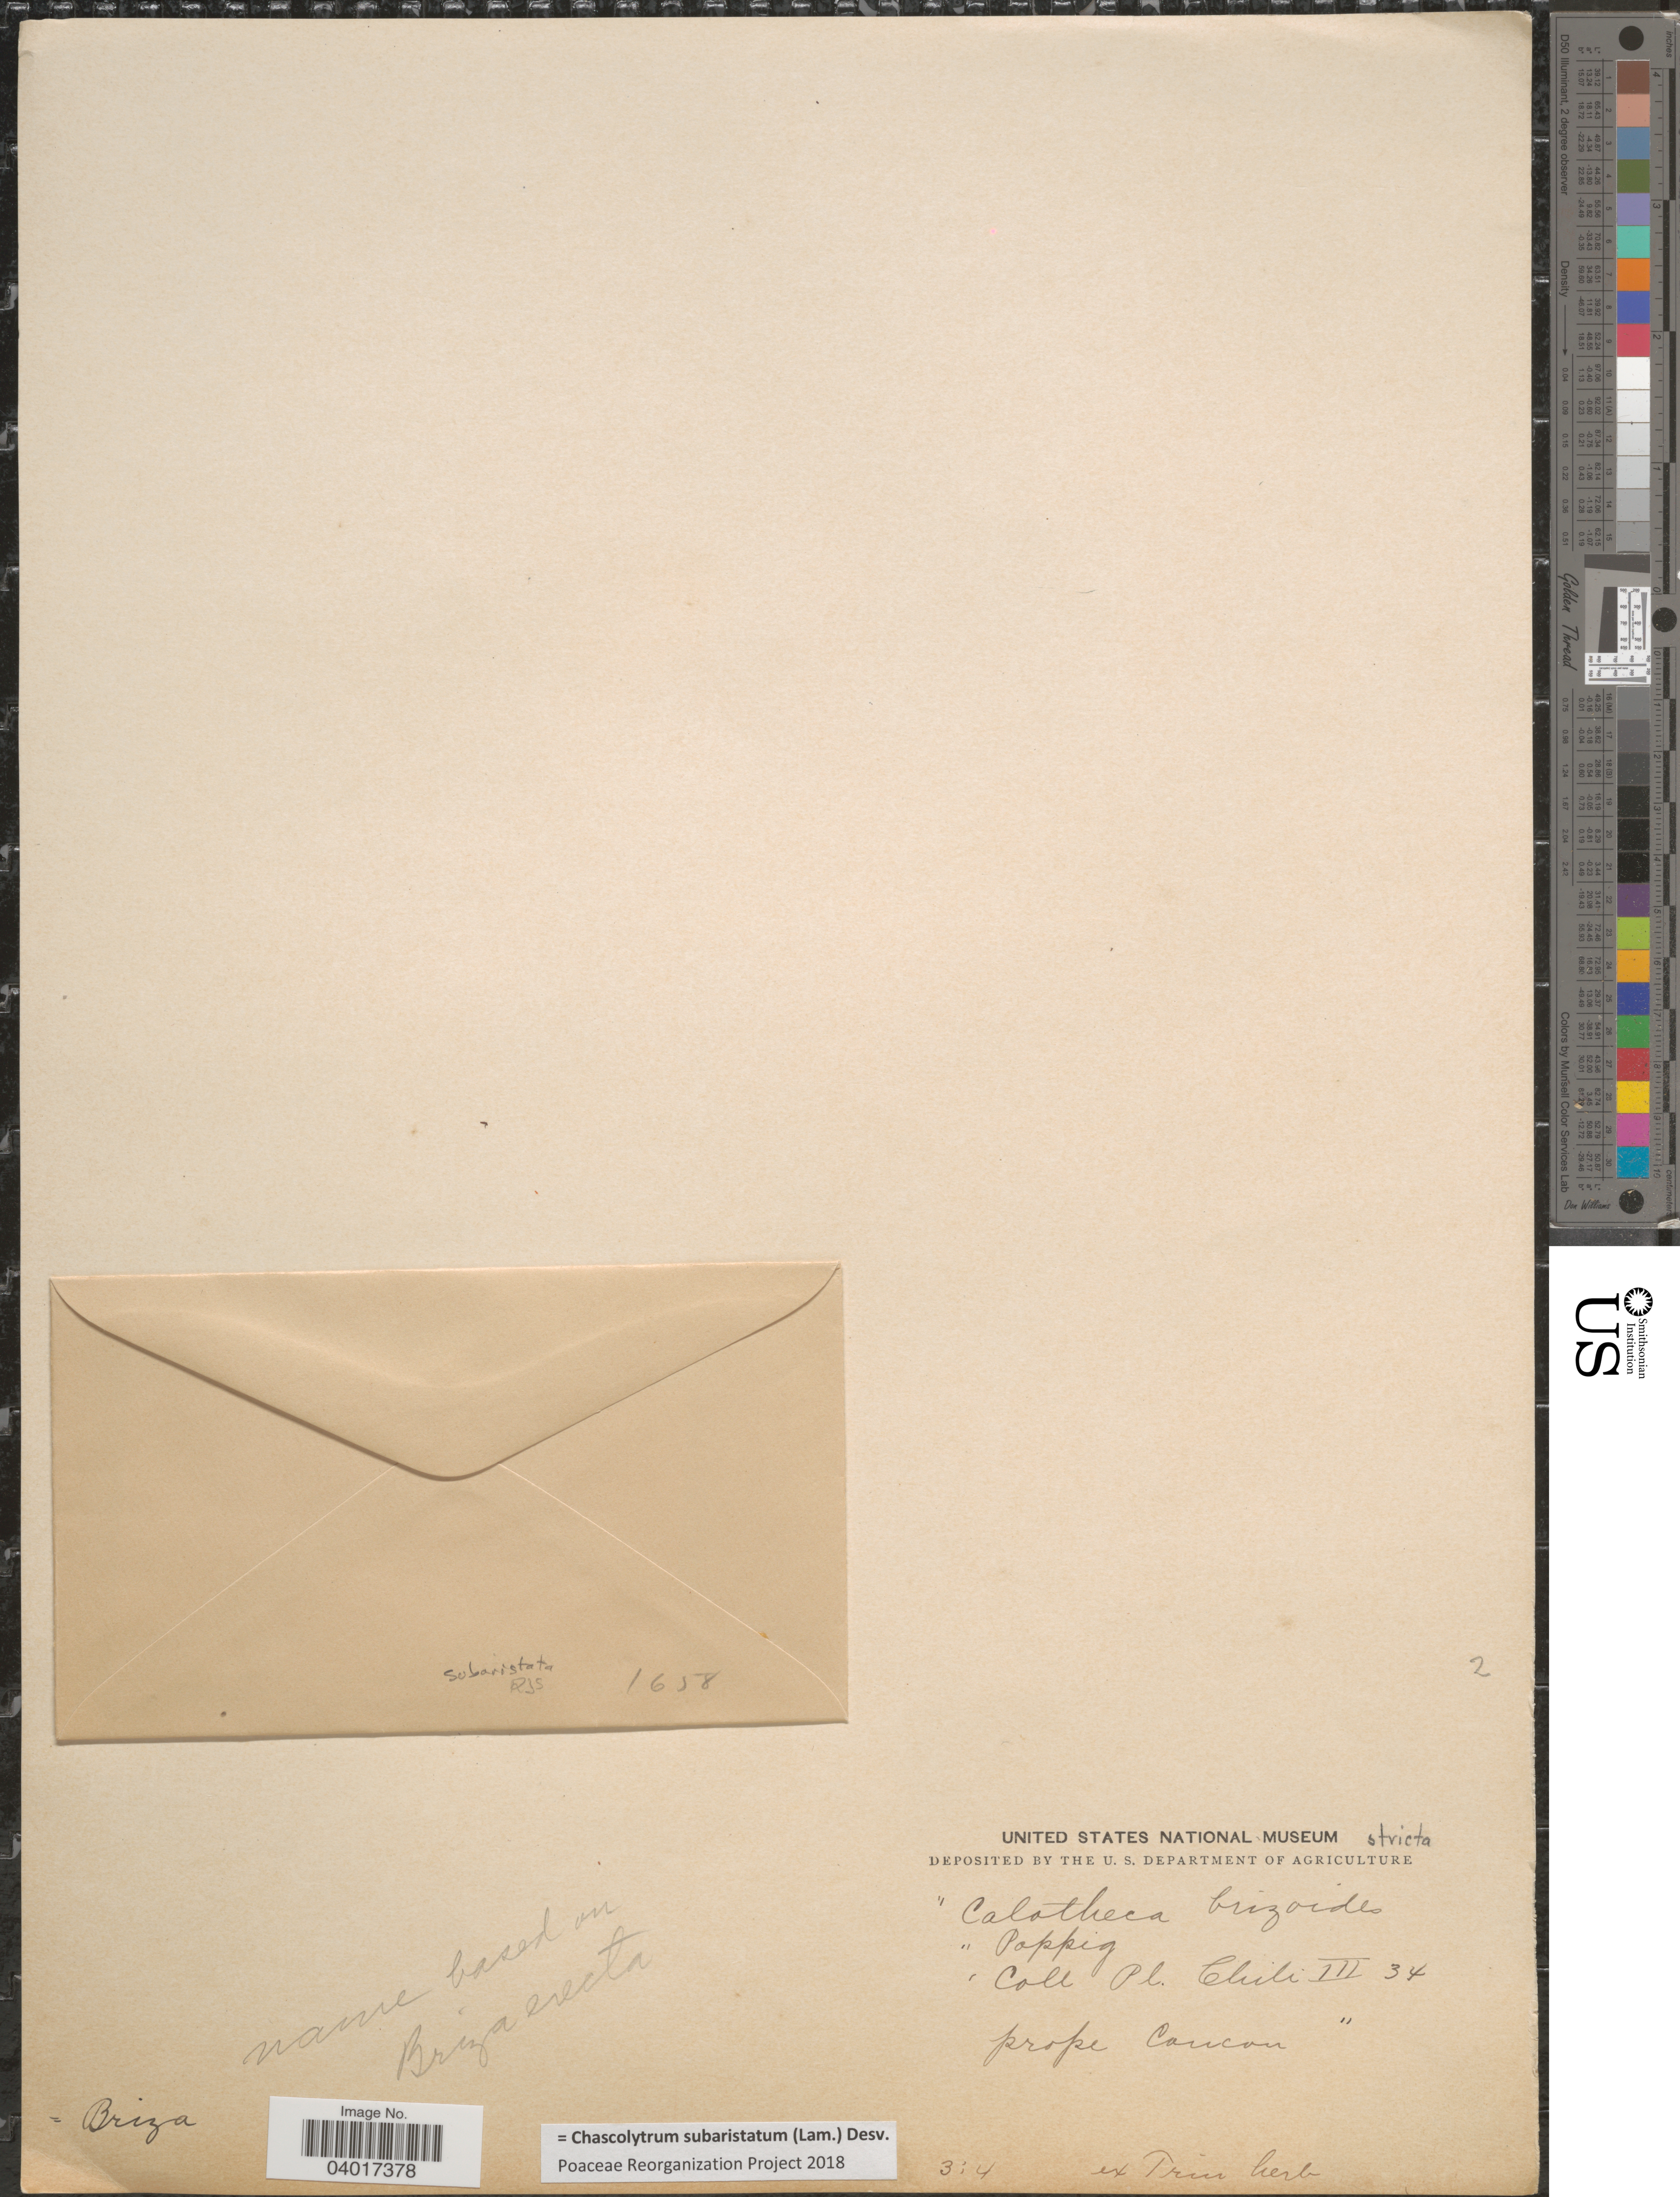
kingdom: Plantae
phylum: Tracheophyta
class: Liliopsida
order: Poales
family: Poaceae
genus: Chascolytrum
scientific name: Chascolytrum subaristatum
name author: (Lam.) Desv.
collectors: -. Poppig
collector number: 314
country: Chile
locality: Prope Concon.